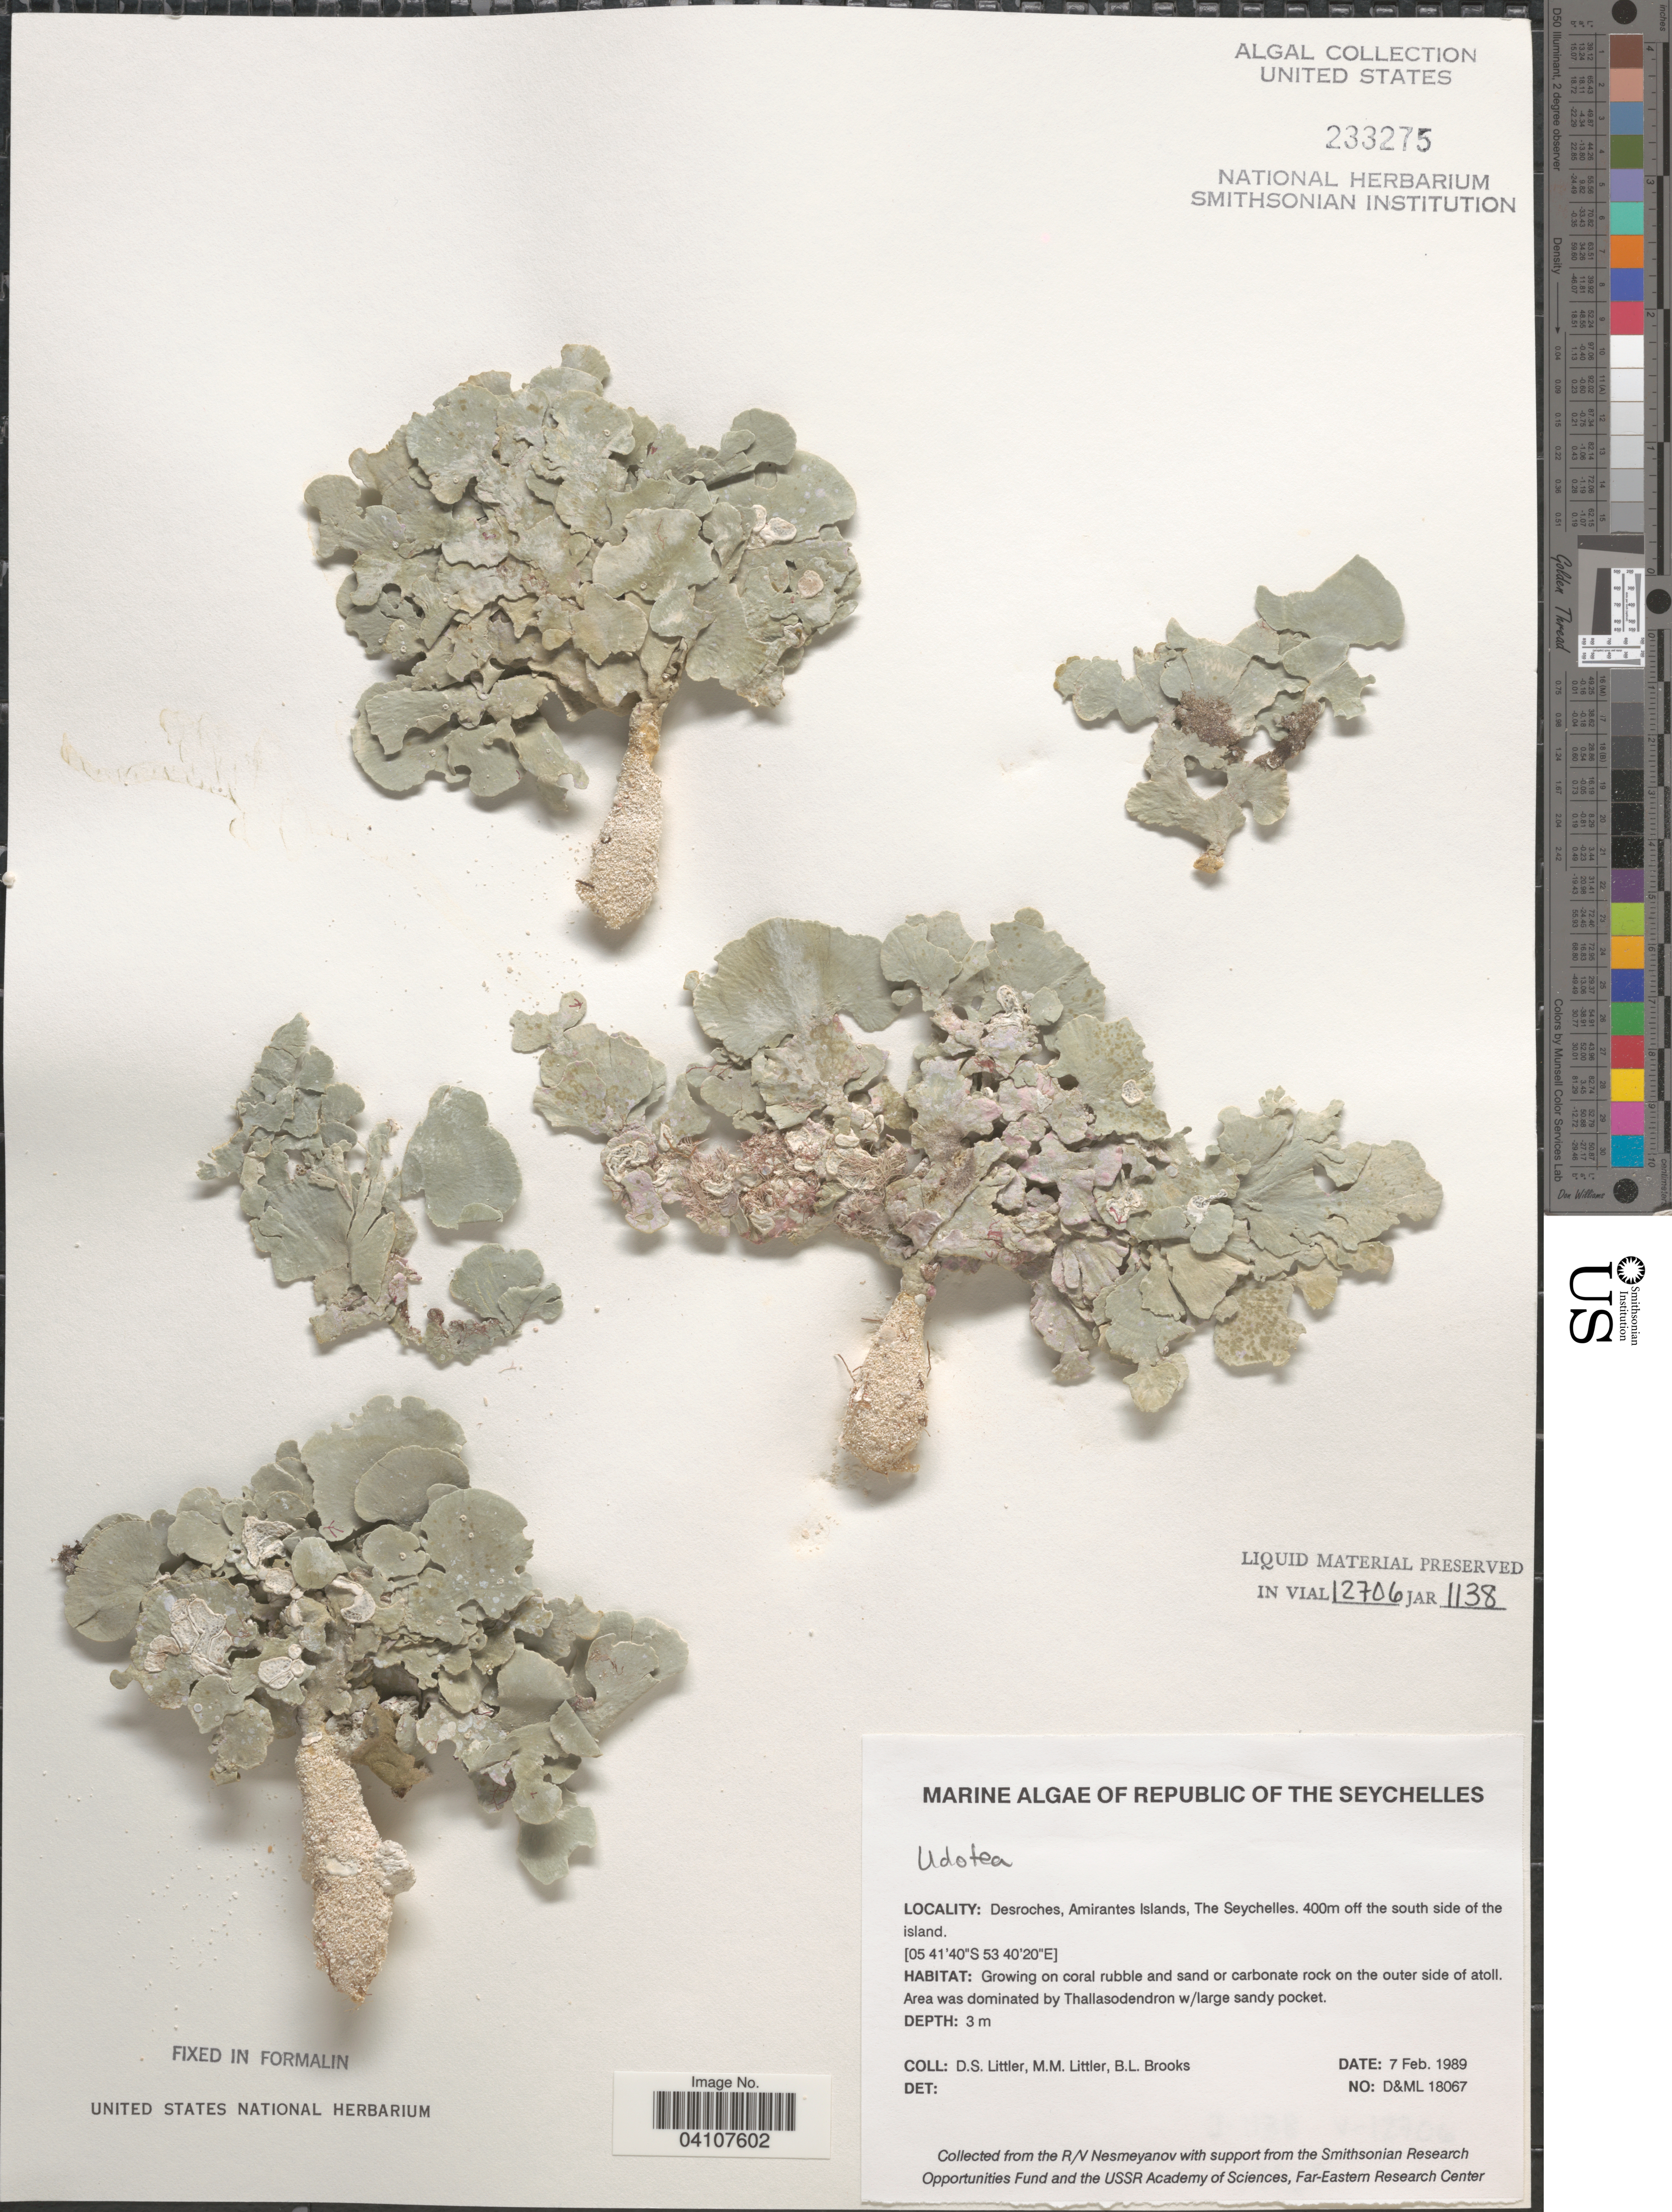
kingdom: Plantae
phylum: Chlorophyta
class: Ulvophyceae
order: Bryopsidales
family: Udoteaceae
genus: Udotea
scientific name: Udotea sp.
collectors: D. S. Littler & B. Brooks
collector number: D&ML18067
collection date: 1989-02-07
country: Seychelles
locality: Republic of the Seychelles. Desroches, Amirantes Islands. 400m off the south side of the island.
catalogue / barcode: US 233275